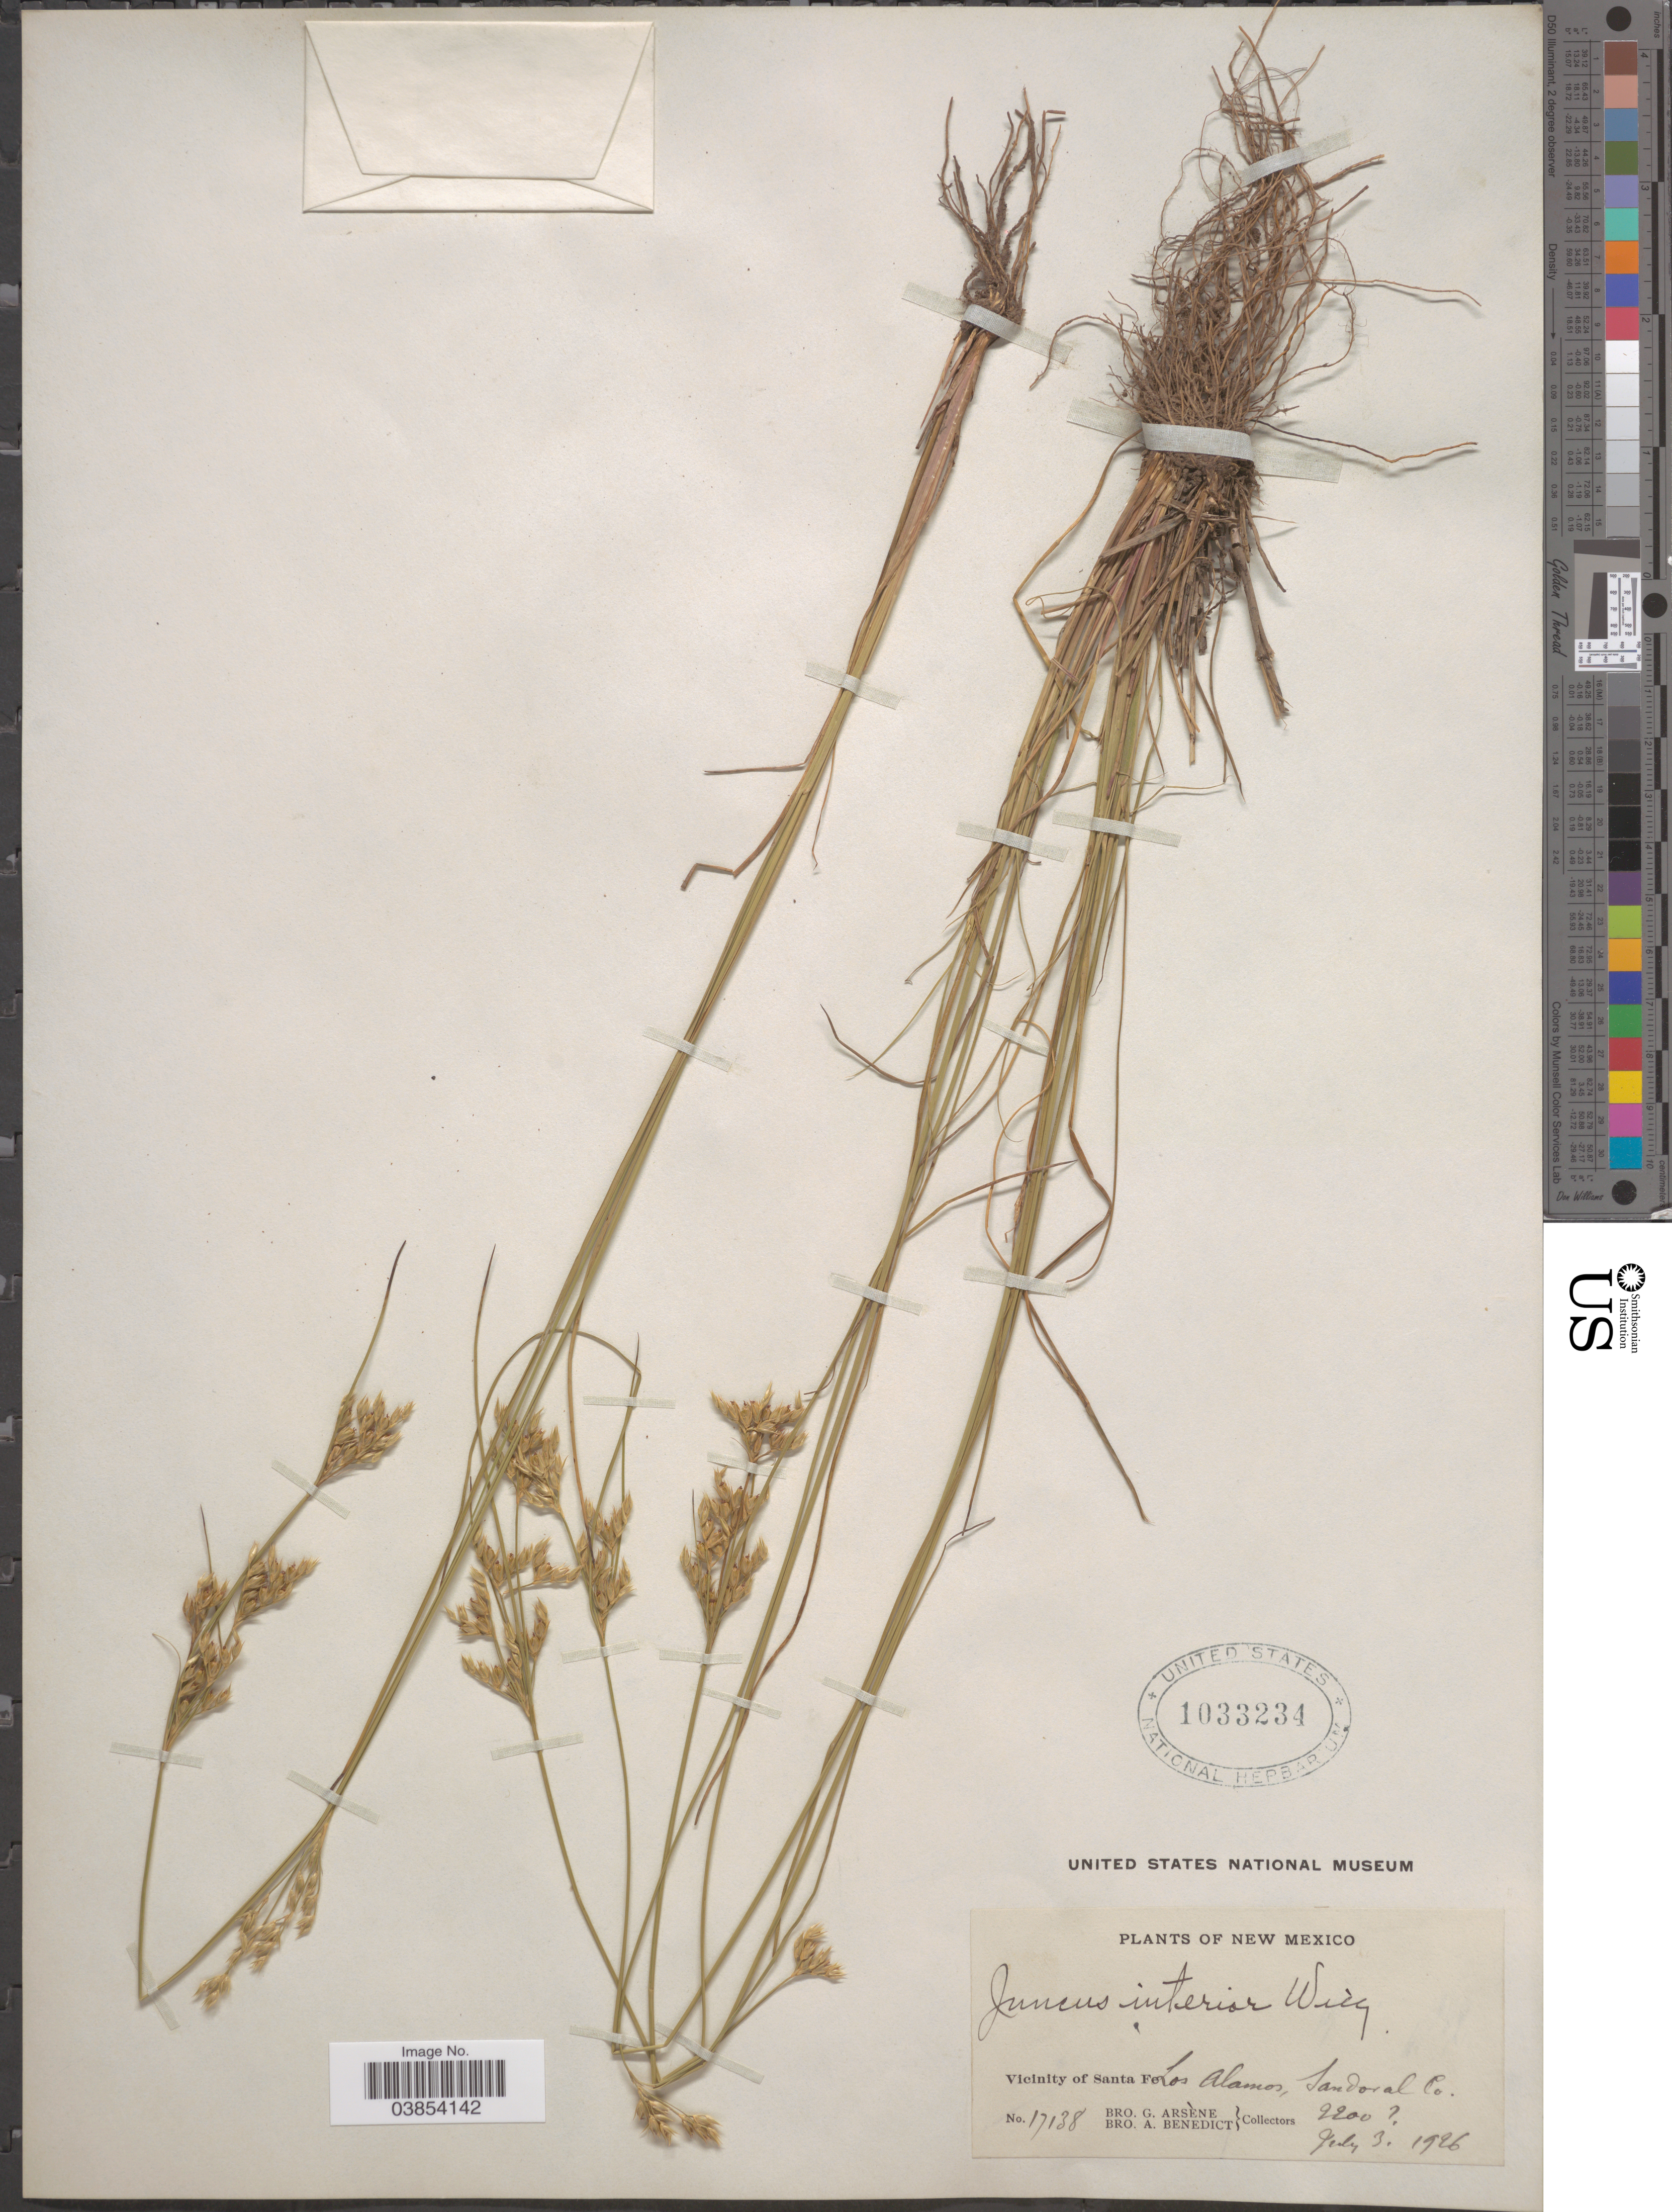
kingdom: Plantae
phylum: Tracheophyta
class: Liliopsida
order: Poales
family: Juncaceae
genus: Juncus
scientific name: Juncus interior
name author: Wiegand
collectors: Bro. G. Arsène & Bro. Benedict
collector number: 17138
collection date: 1926-07-03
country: United States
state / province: New Mexico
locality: Vicinity of Santa Fe. Los Alamos, Sandoval Co.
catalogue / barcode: US 1033234